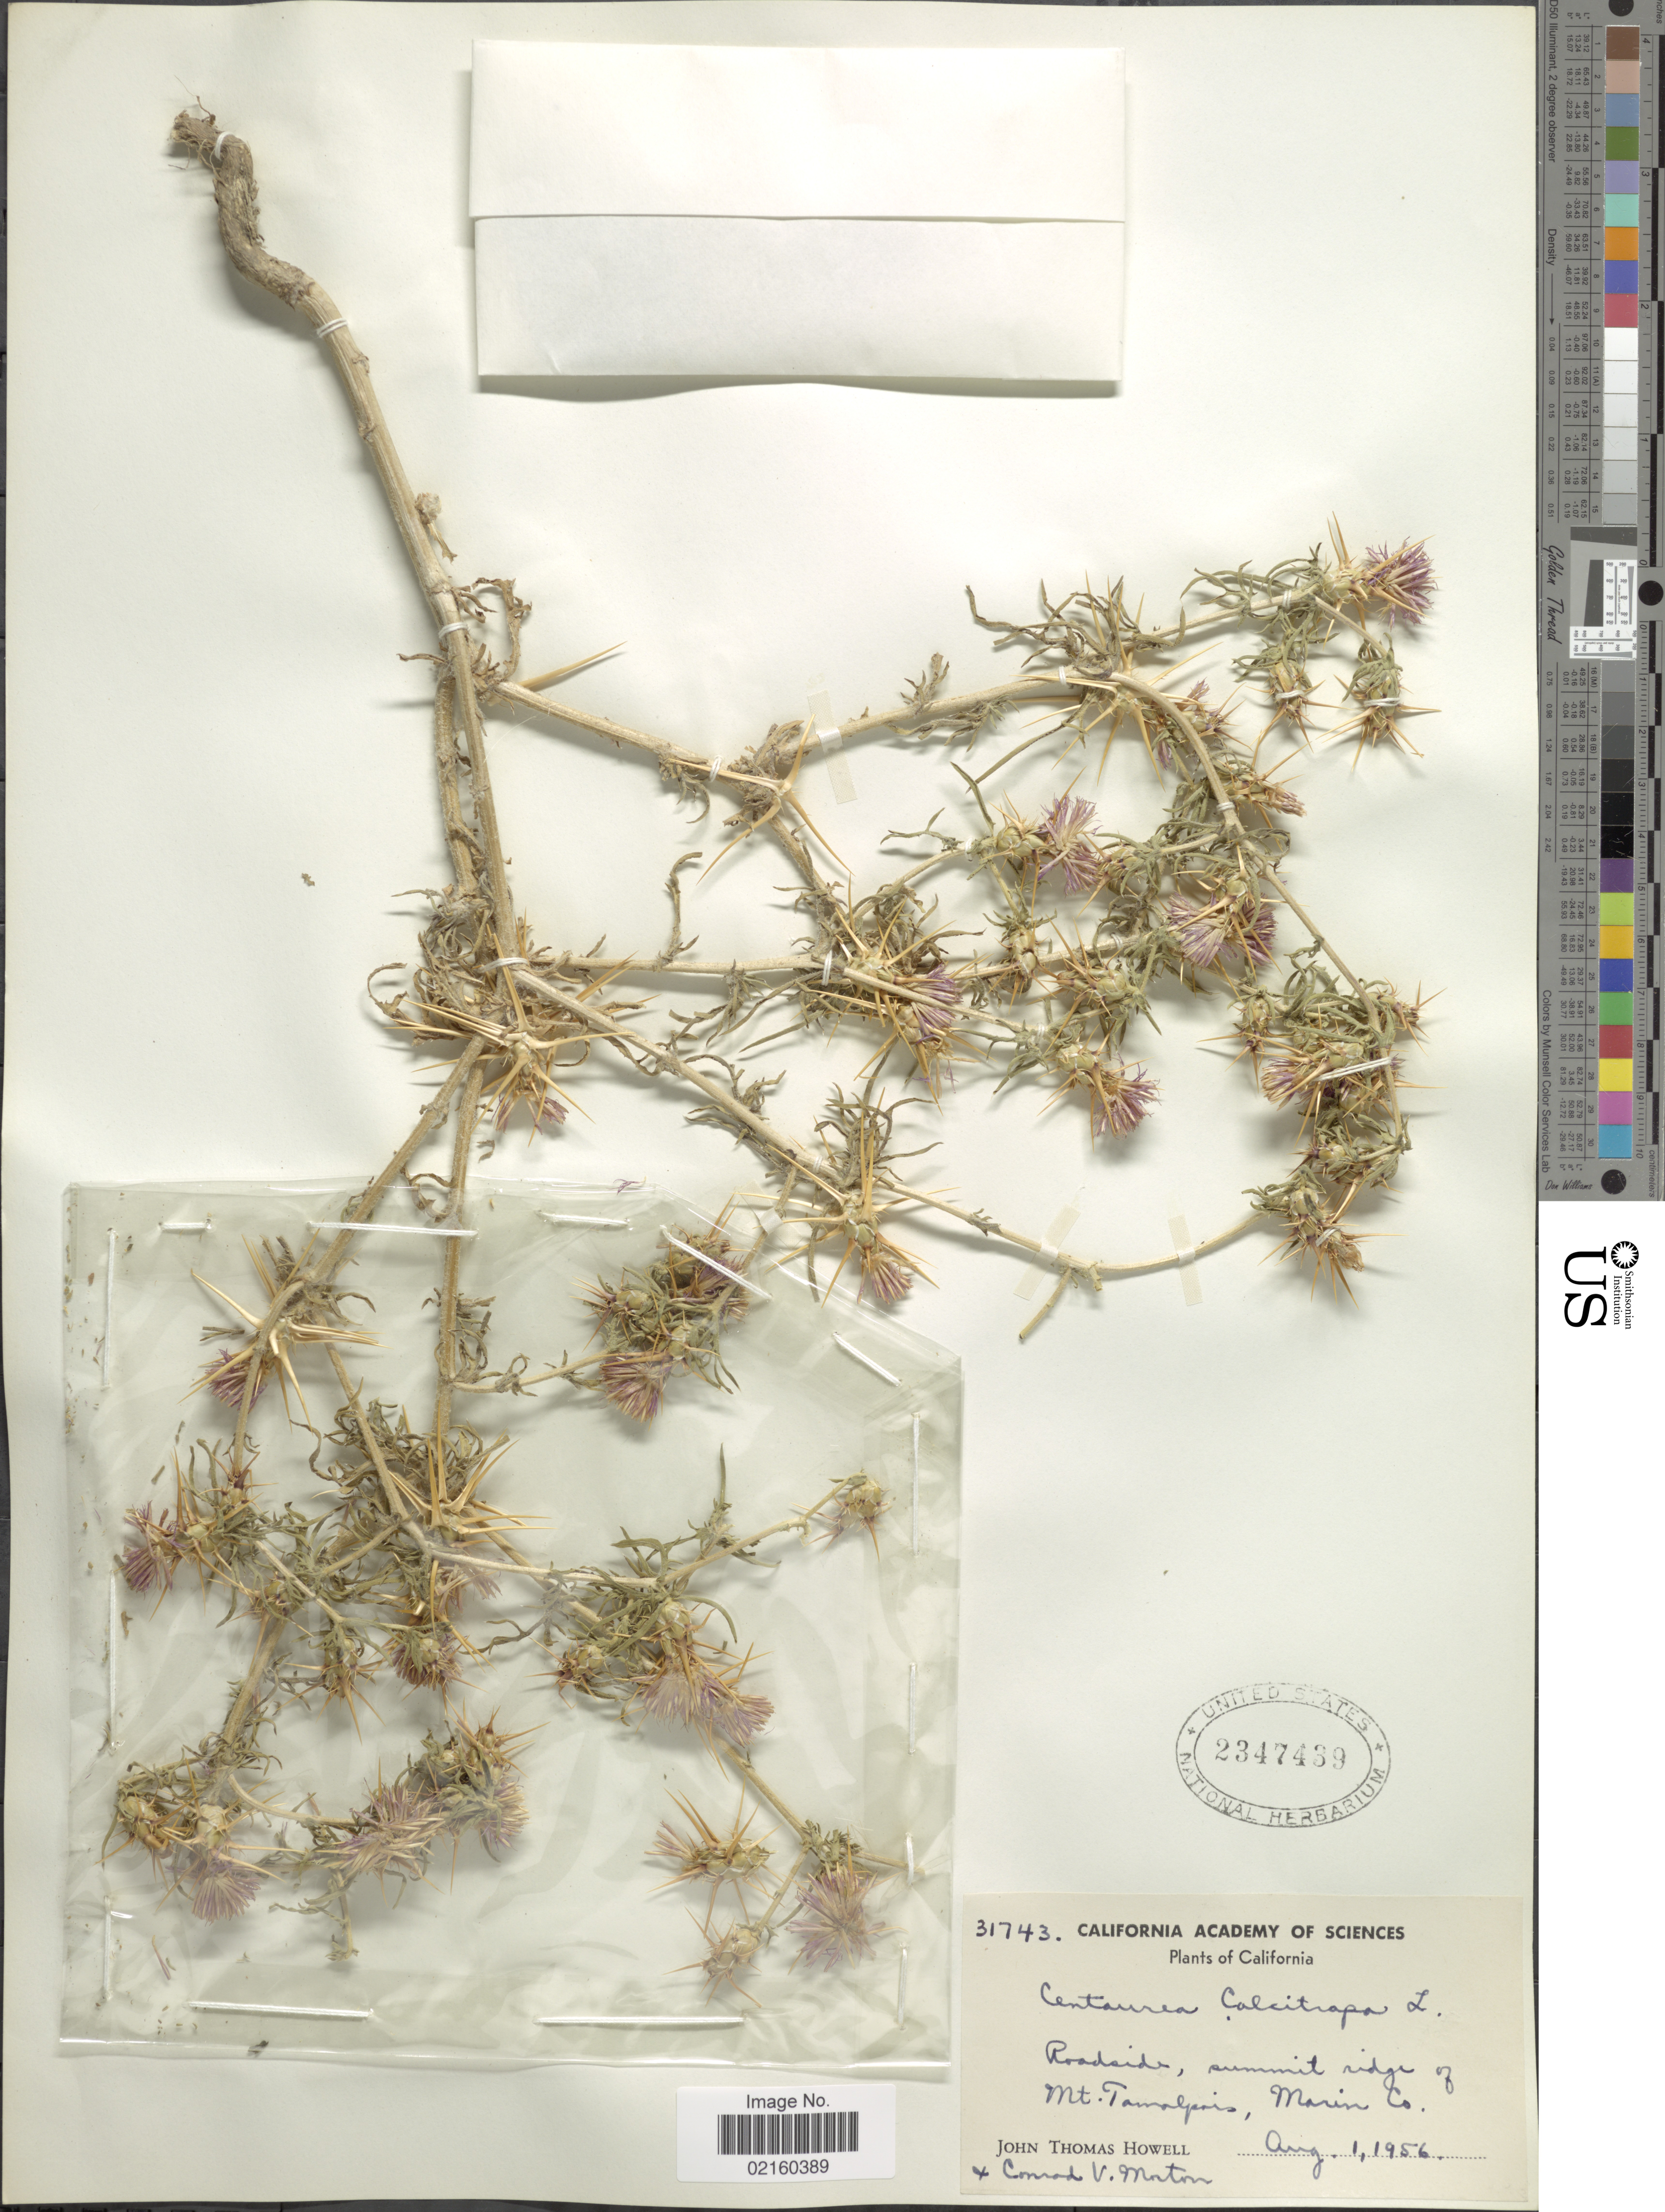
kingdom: Plantae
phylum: Tracheophyta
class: Magnoliopsida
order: Asterales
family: Asteraceae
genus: Centaurea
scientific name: Centaurea calcitrapa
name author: L.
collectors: J. T. Howell & C. V. Morton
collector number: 31743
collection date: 1956-08-01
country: United States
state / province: California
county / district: Marin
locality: Summit ridge of Mt. Tamalpais, Marin Co.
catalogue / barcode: US 2347439